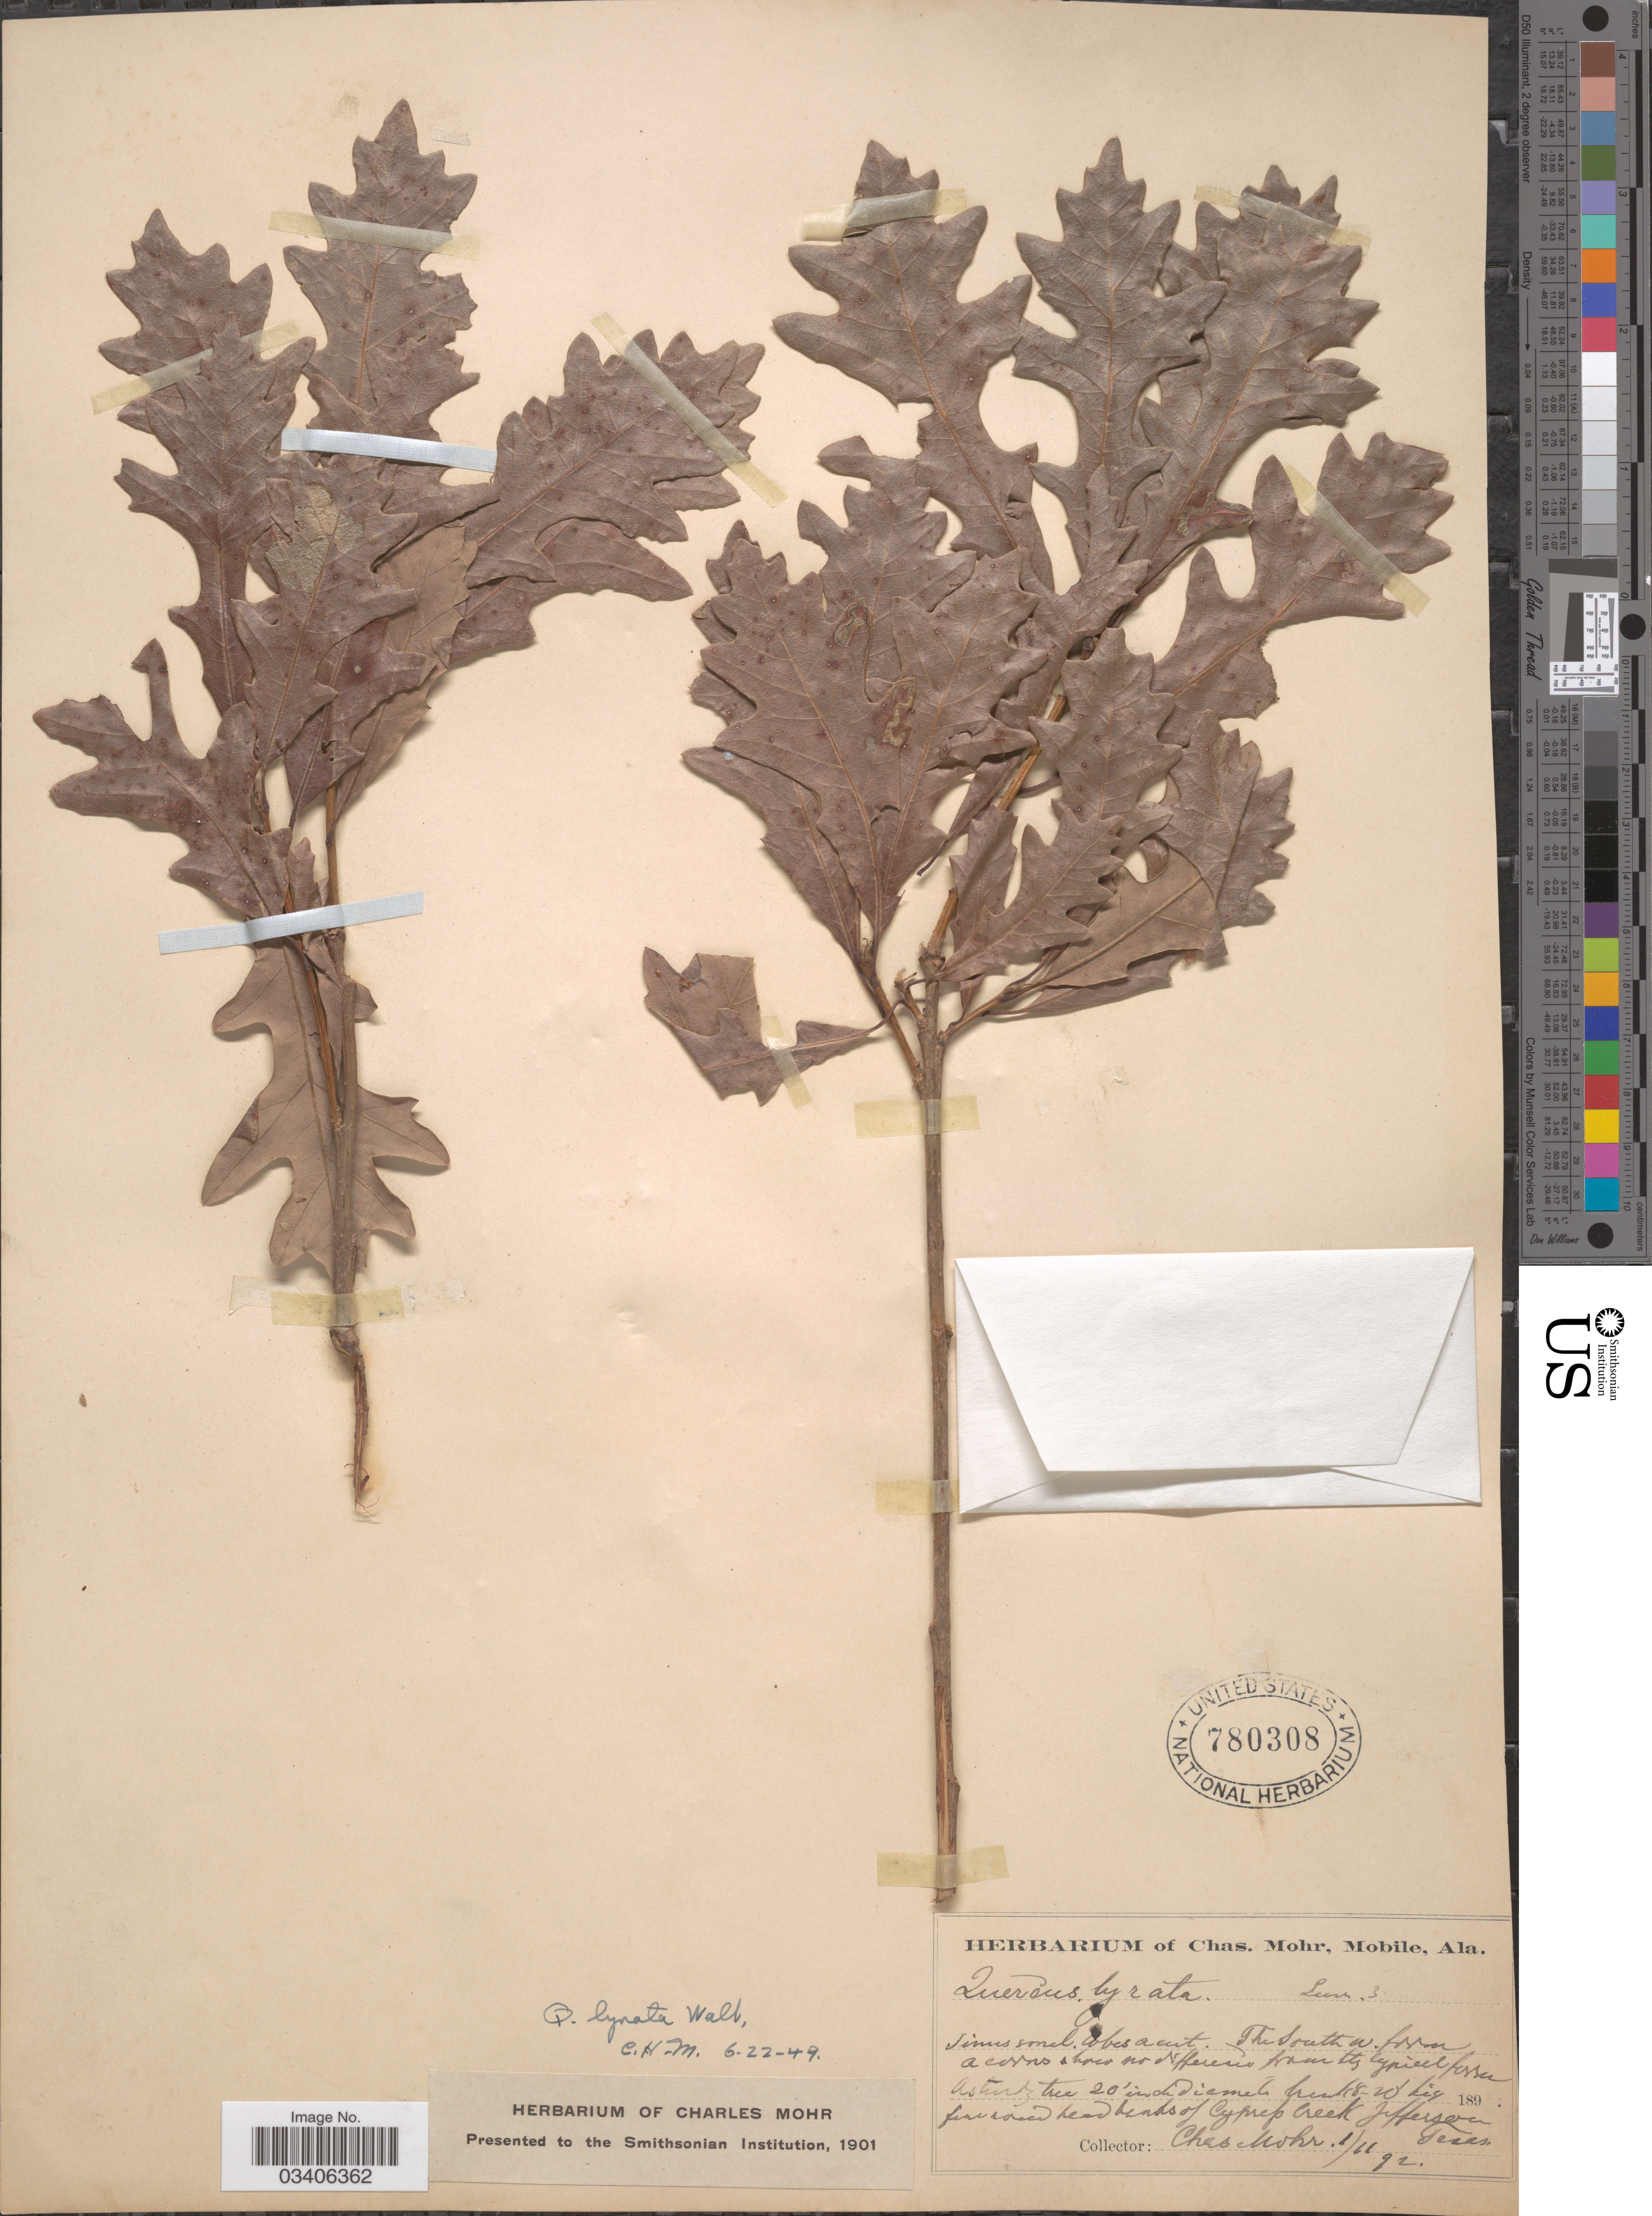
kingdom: Plantae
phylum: Tracheophyta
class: Magnoliopsida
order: Fagales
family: Fagaceae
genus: Quercus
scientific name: Quercus lyrata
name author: Walter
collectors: Mohr, C. T. (herbarium)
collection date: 1892-01-11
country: United States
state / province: Texas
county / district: Jefferson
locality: head bends of Cypress Creek Jefferson.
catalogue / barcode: US 780308